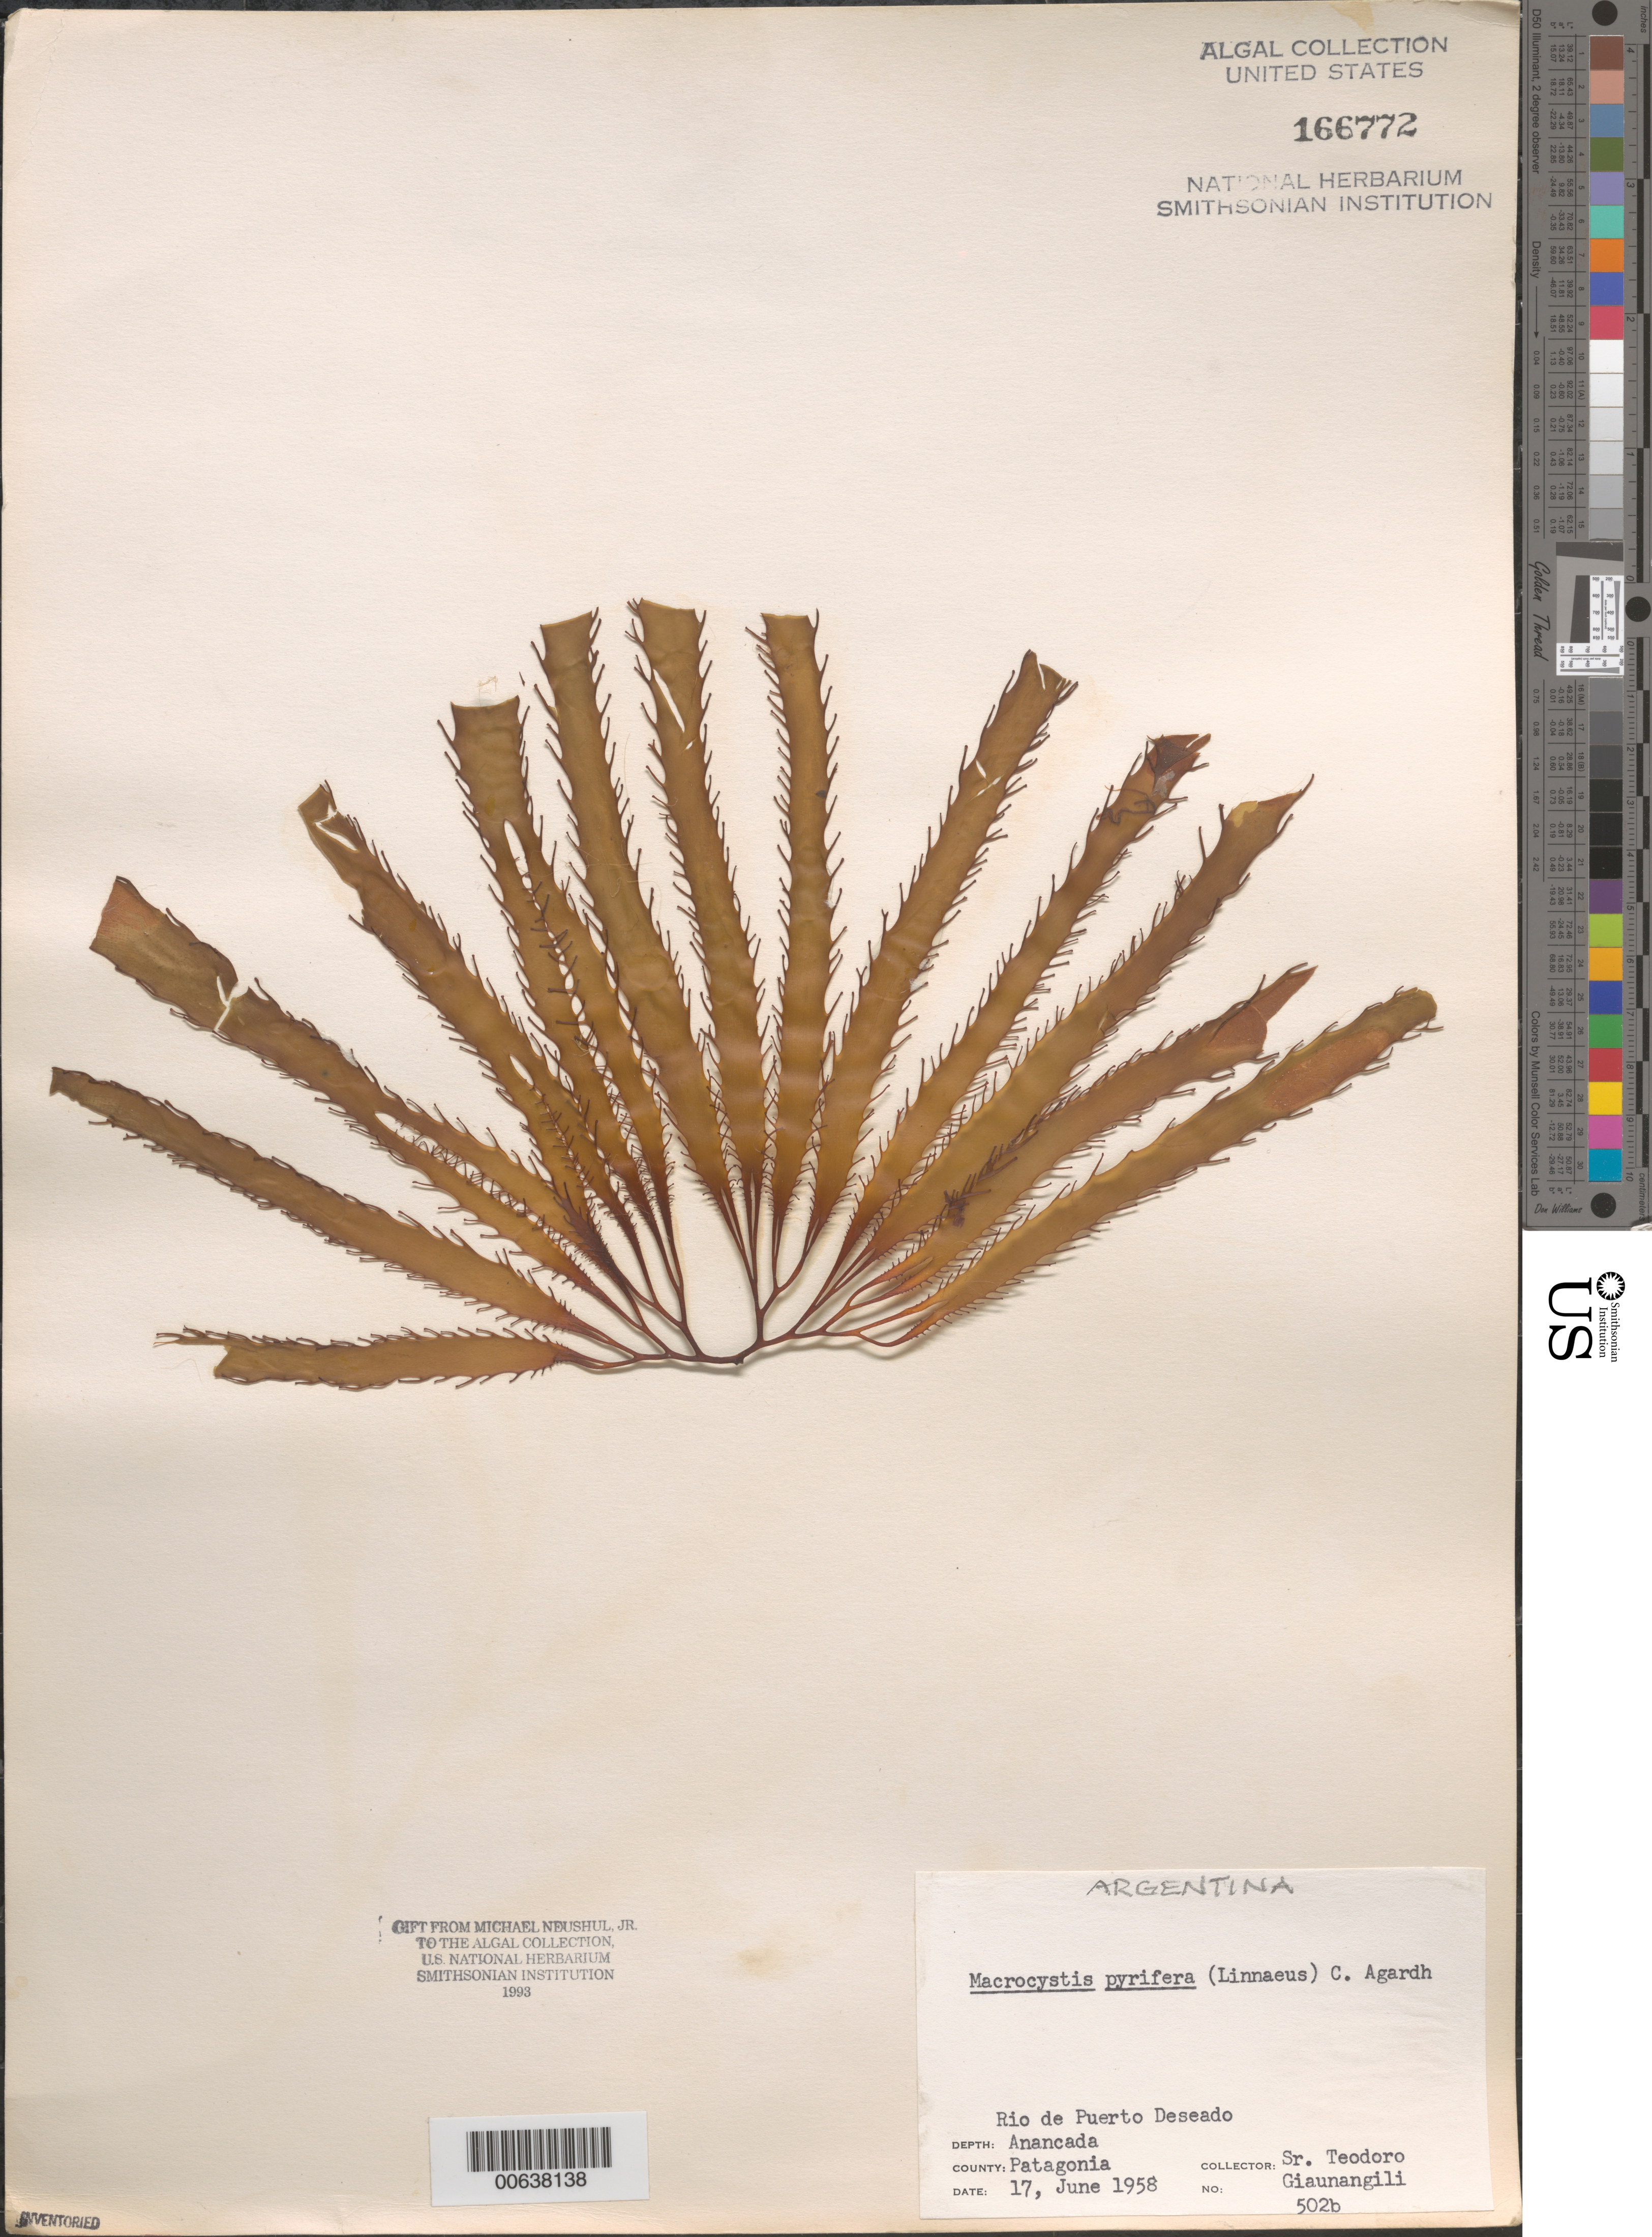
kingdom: Chromista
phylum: Ochrophyta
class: Phaeophyceae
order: Laminariales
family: Laminariaceae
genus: Macrocystis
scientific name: Macrocystis pyrifera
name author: (L.) C. Agardh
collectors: T. Giaunangili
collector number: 502b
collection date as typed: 17 Jun 1958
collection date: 1958-06-17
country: Argentina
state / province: Santa Cruz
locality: Rio de Puerto Deseado, Anancada, Patagonia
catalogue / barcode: US 166772